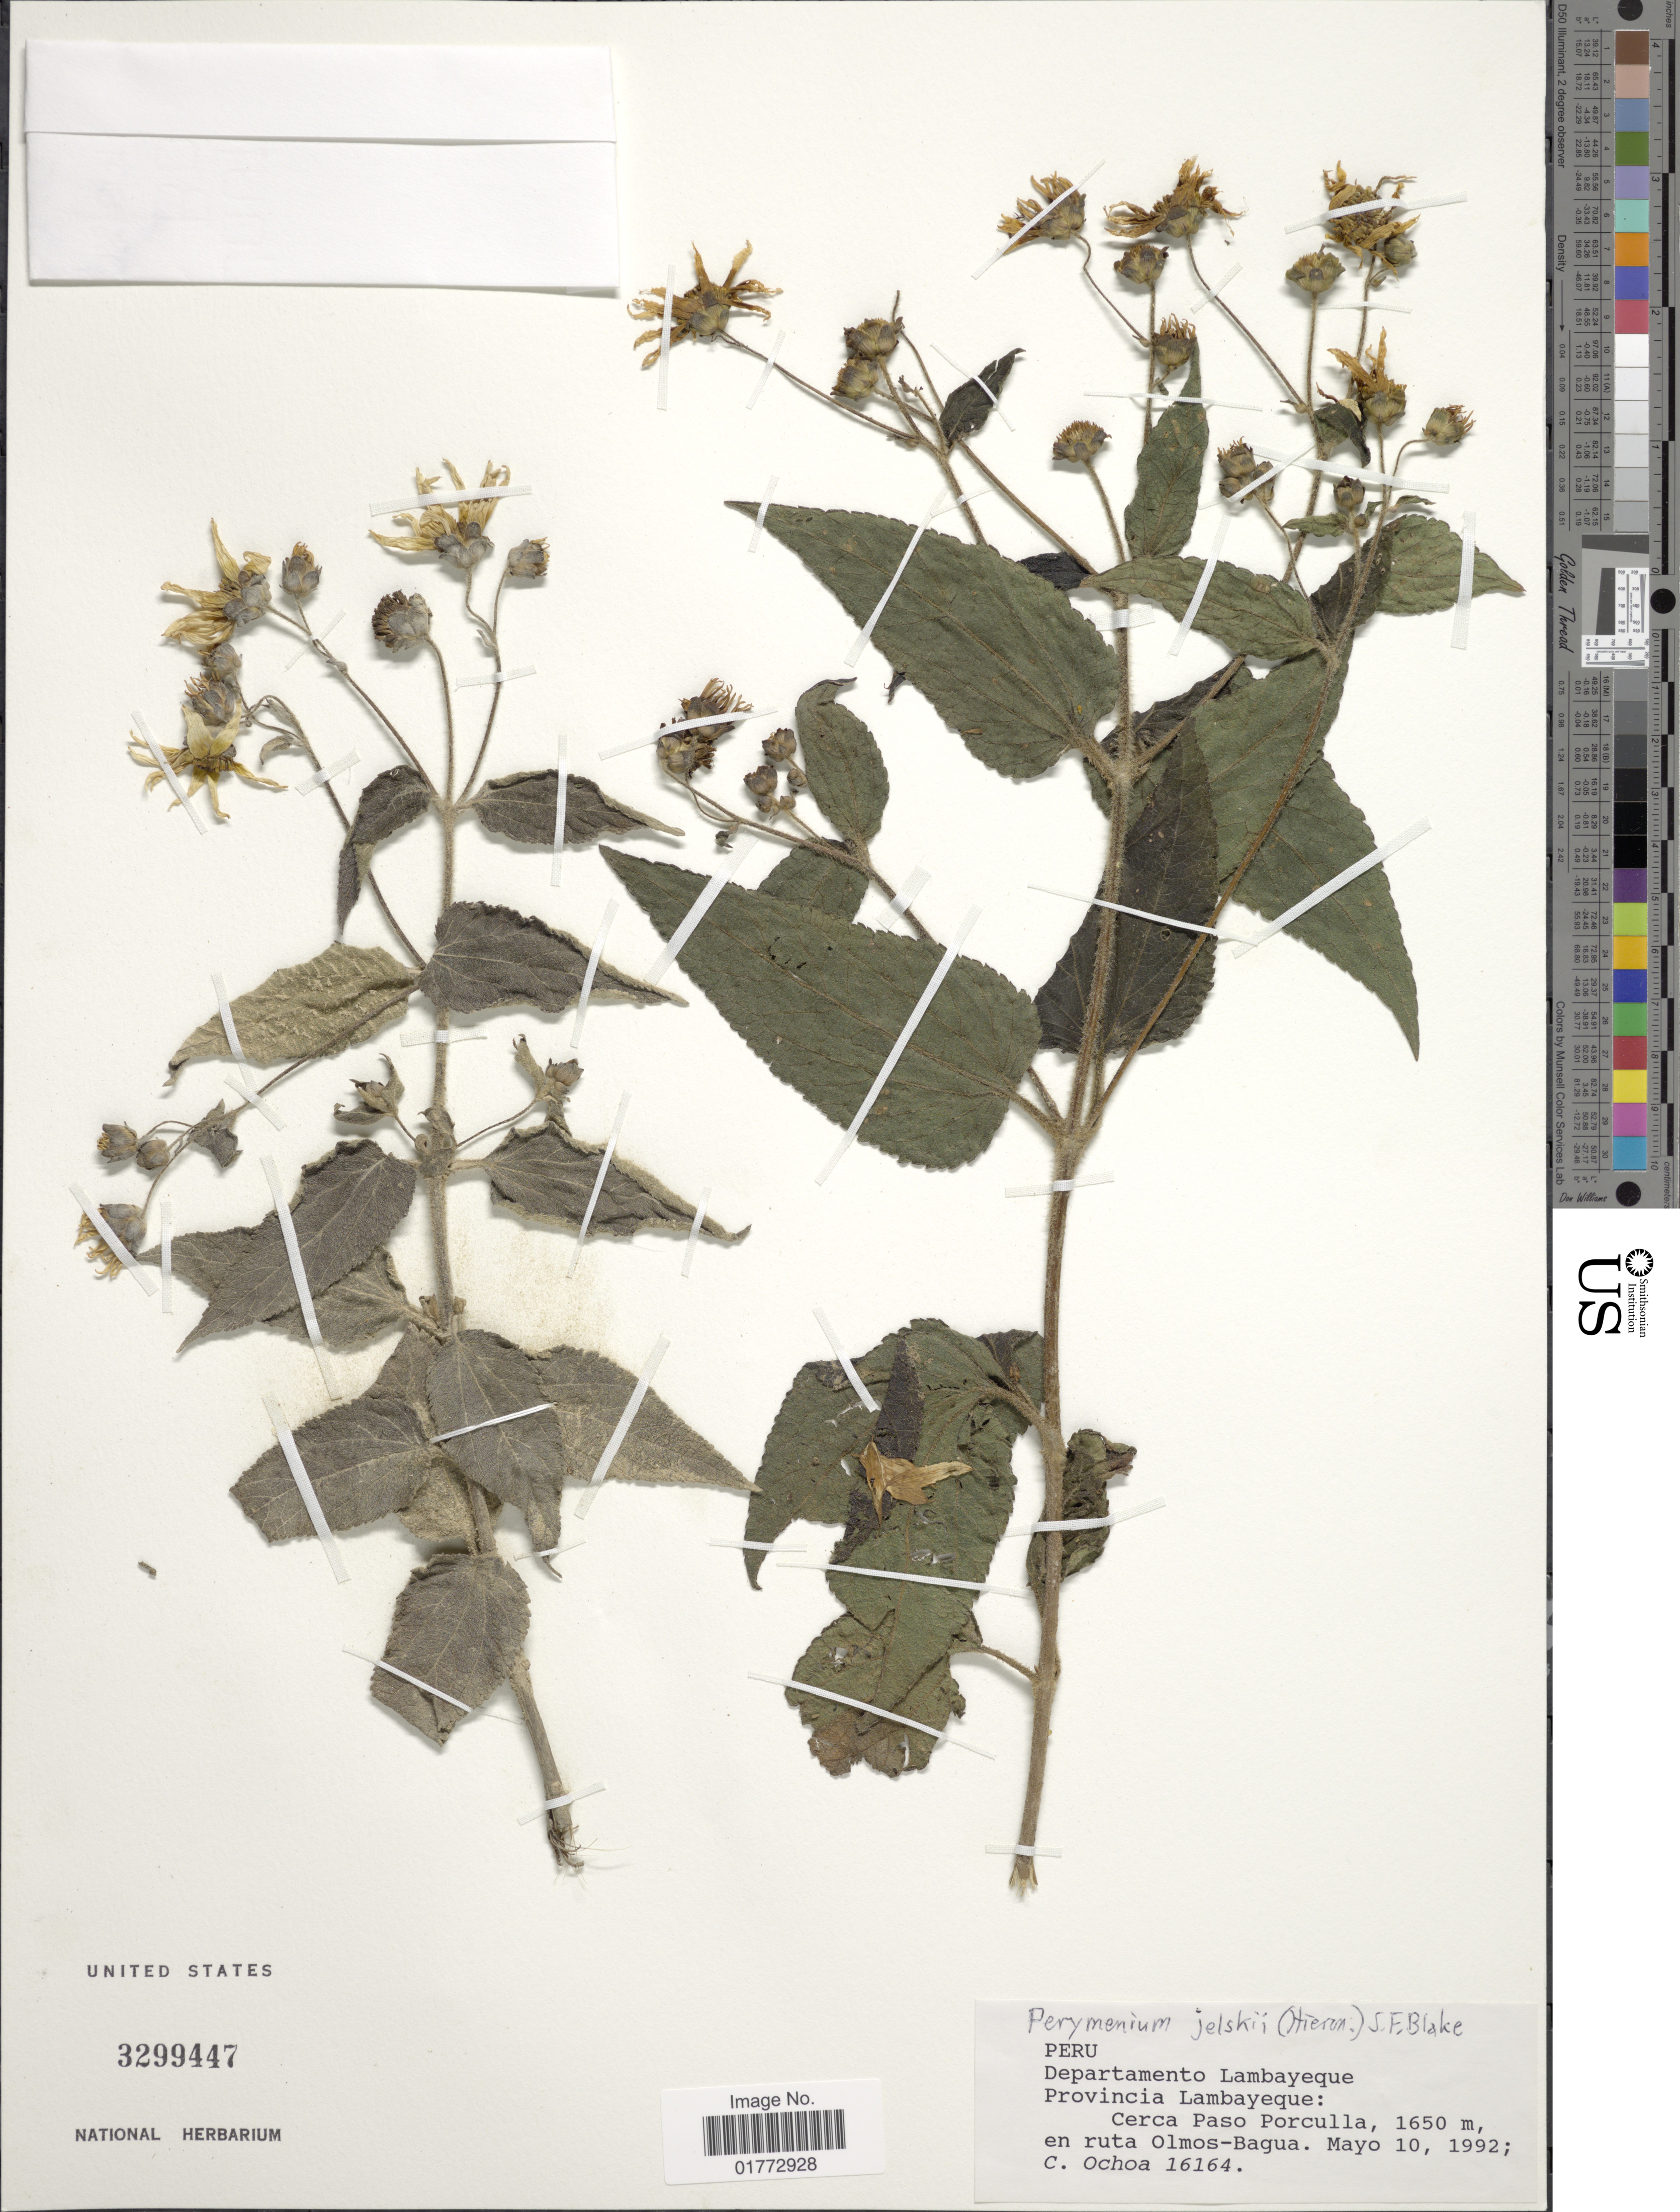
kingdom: Plantae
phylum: Tracheophyta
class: Magnoliopsida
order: Asterales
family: Asteraceae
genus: Perymenium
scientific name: Perymenium jelskii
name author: (Hieron.) S.F. Blake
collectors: C. Ochoa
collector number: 16164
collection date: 1992-05-10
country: Peru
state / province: Lambayeque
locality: Provincia Lambayeque: Cerca Paso Porculla en ruta Olmos - Bagua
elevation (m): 1650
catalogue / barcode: US 3299447